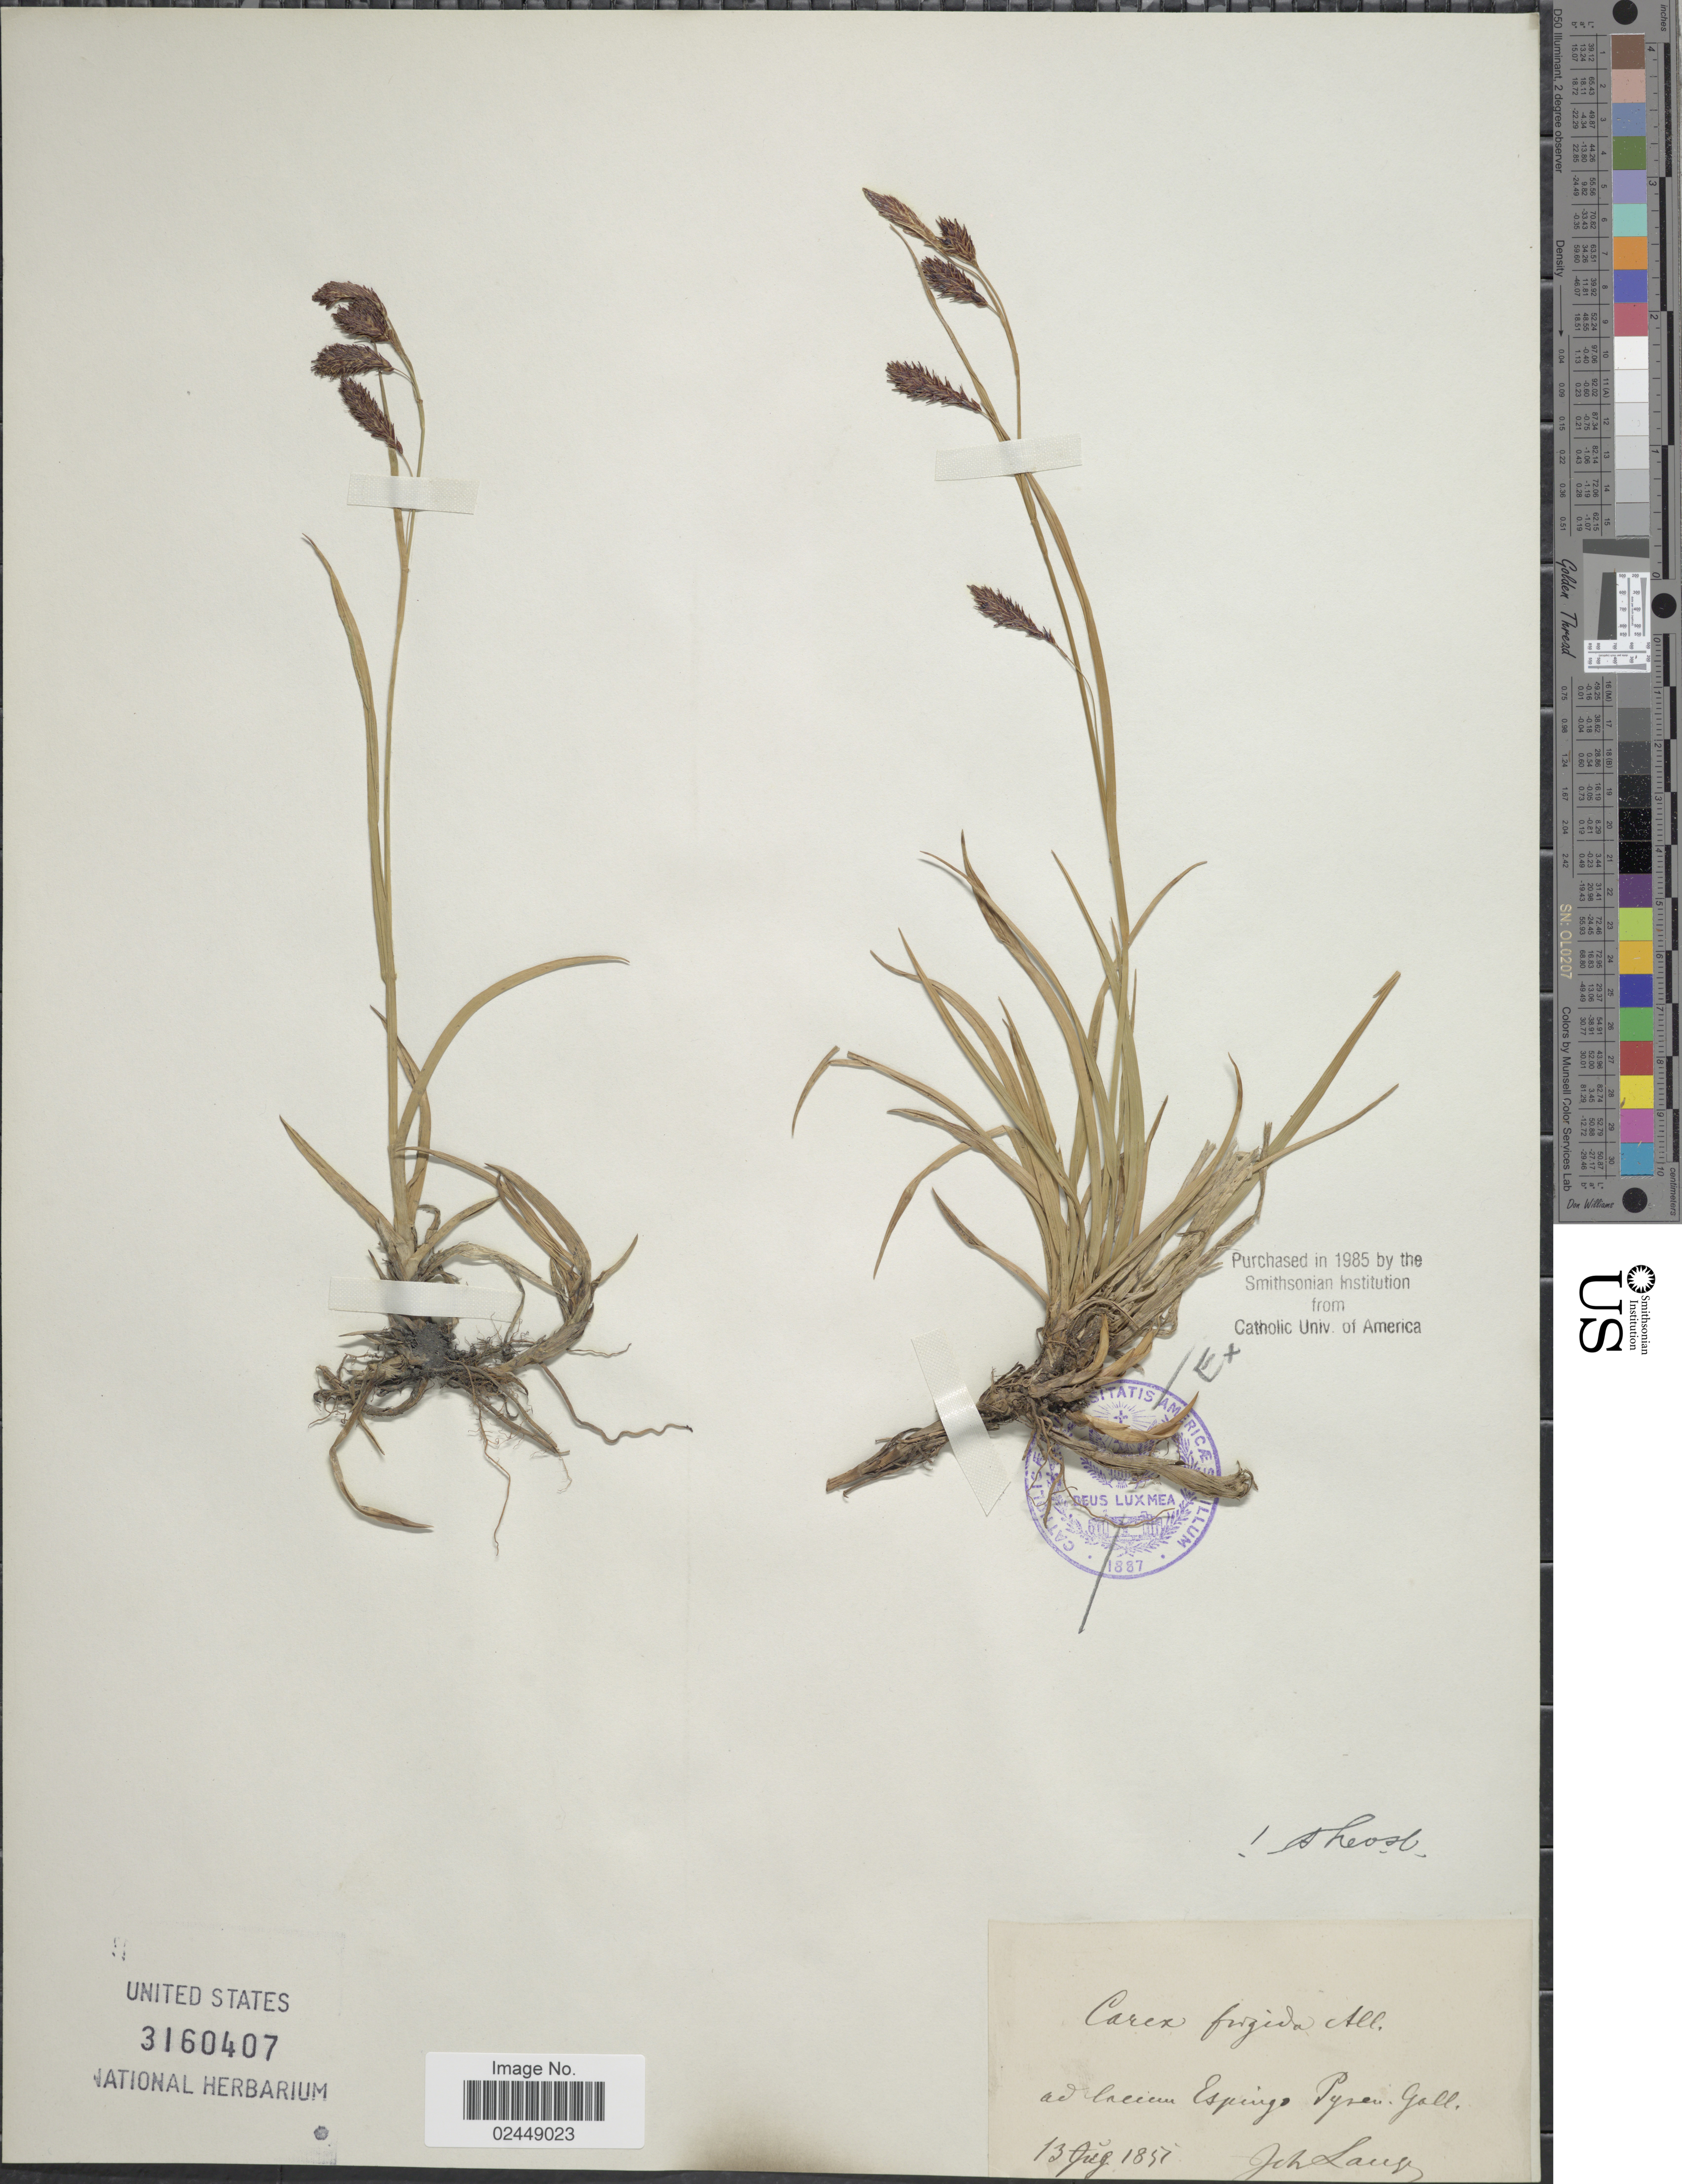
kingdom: Plantae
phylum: Tracheophyta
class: Liliopsida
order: Poales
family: Cyperaceae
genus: Carex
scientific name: Carex frigida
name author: All.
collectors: J. Laus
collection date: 1851-08-13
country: France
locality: Ad lacium Espingo Pyren: Gall.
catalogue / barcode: US 3160407